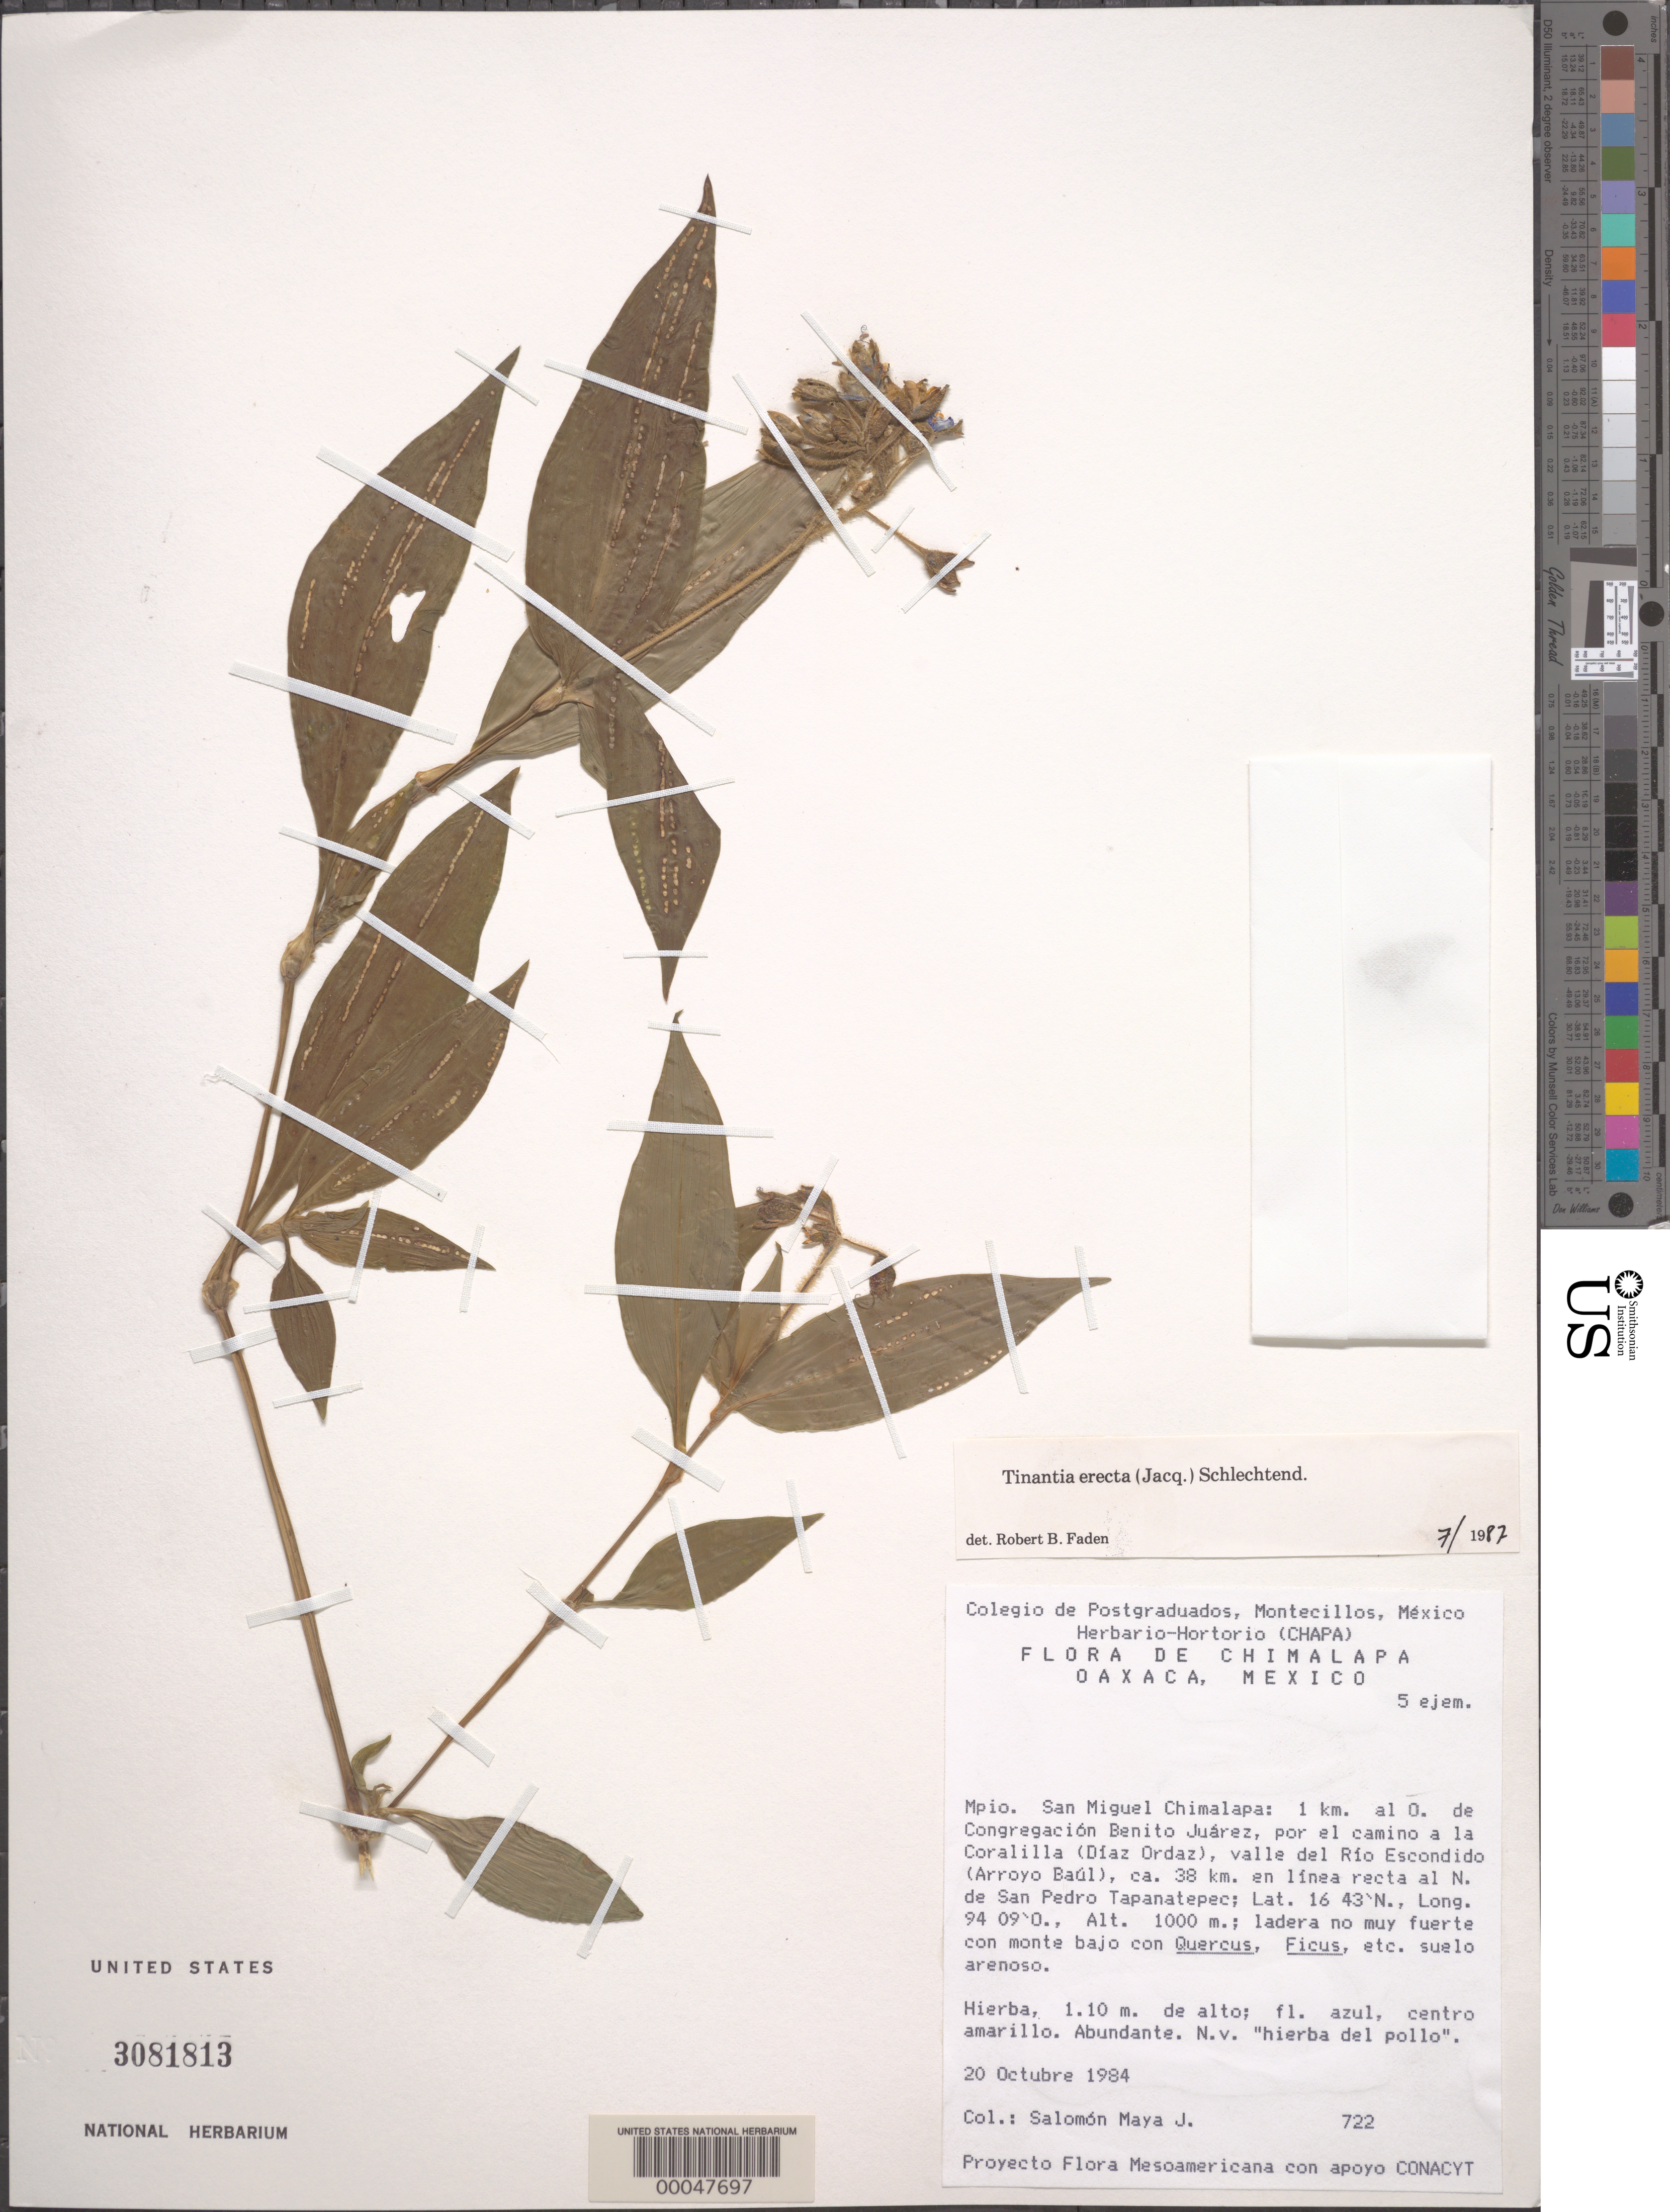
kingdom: Plantae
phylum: Tracheophyta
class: Liliopsida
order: Commelinales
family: Commelinaceae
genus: Tinantia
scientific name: Tinantia erecta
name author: (Jacq.) Fenzl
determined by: Faden, Robert B., (US), Smithsonian Institution - National Museum of Natural History (UNITED STATES)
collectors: S. Maya J.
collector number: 722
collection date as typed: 20 Oct 1984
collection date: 1984-10-20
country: Mexico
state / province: Oaxaca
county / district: San Miguel Chimalapa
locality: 1 km W of Congregacion Benito Juarez, valley of Rio Escondido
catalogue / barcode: US 3081813